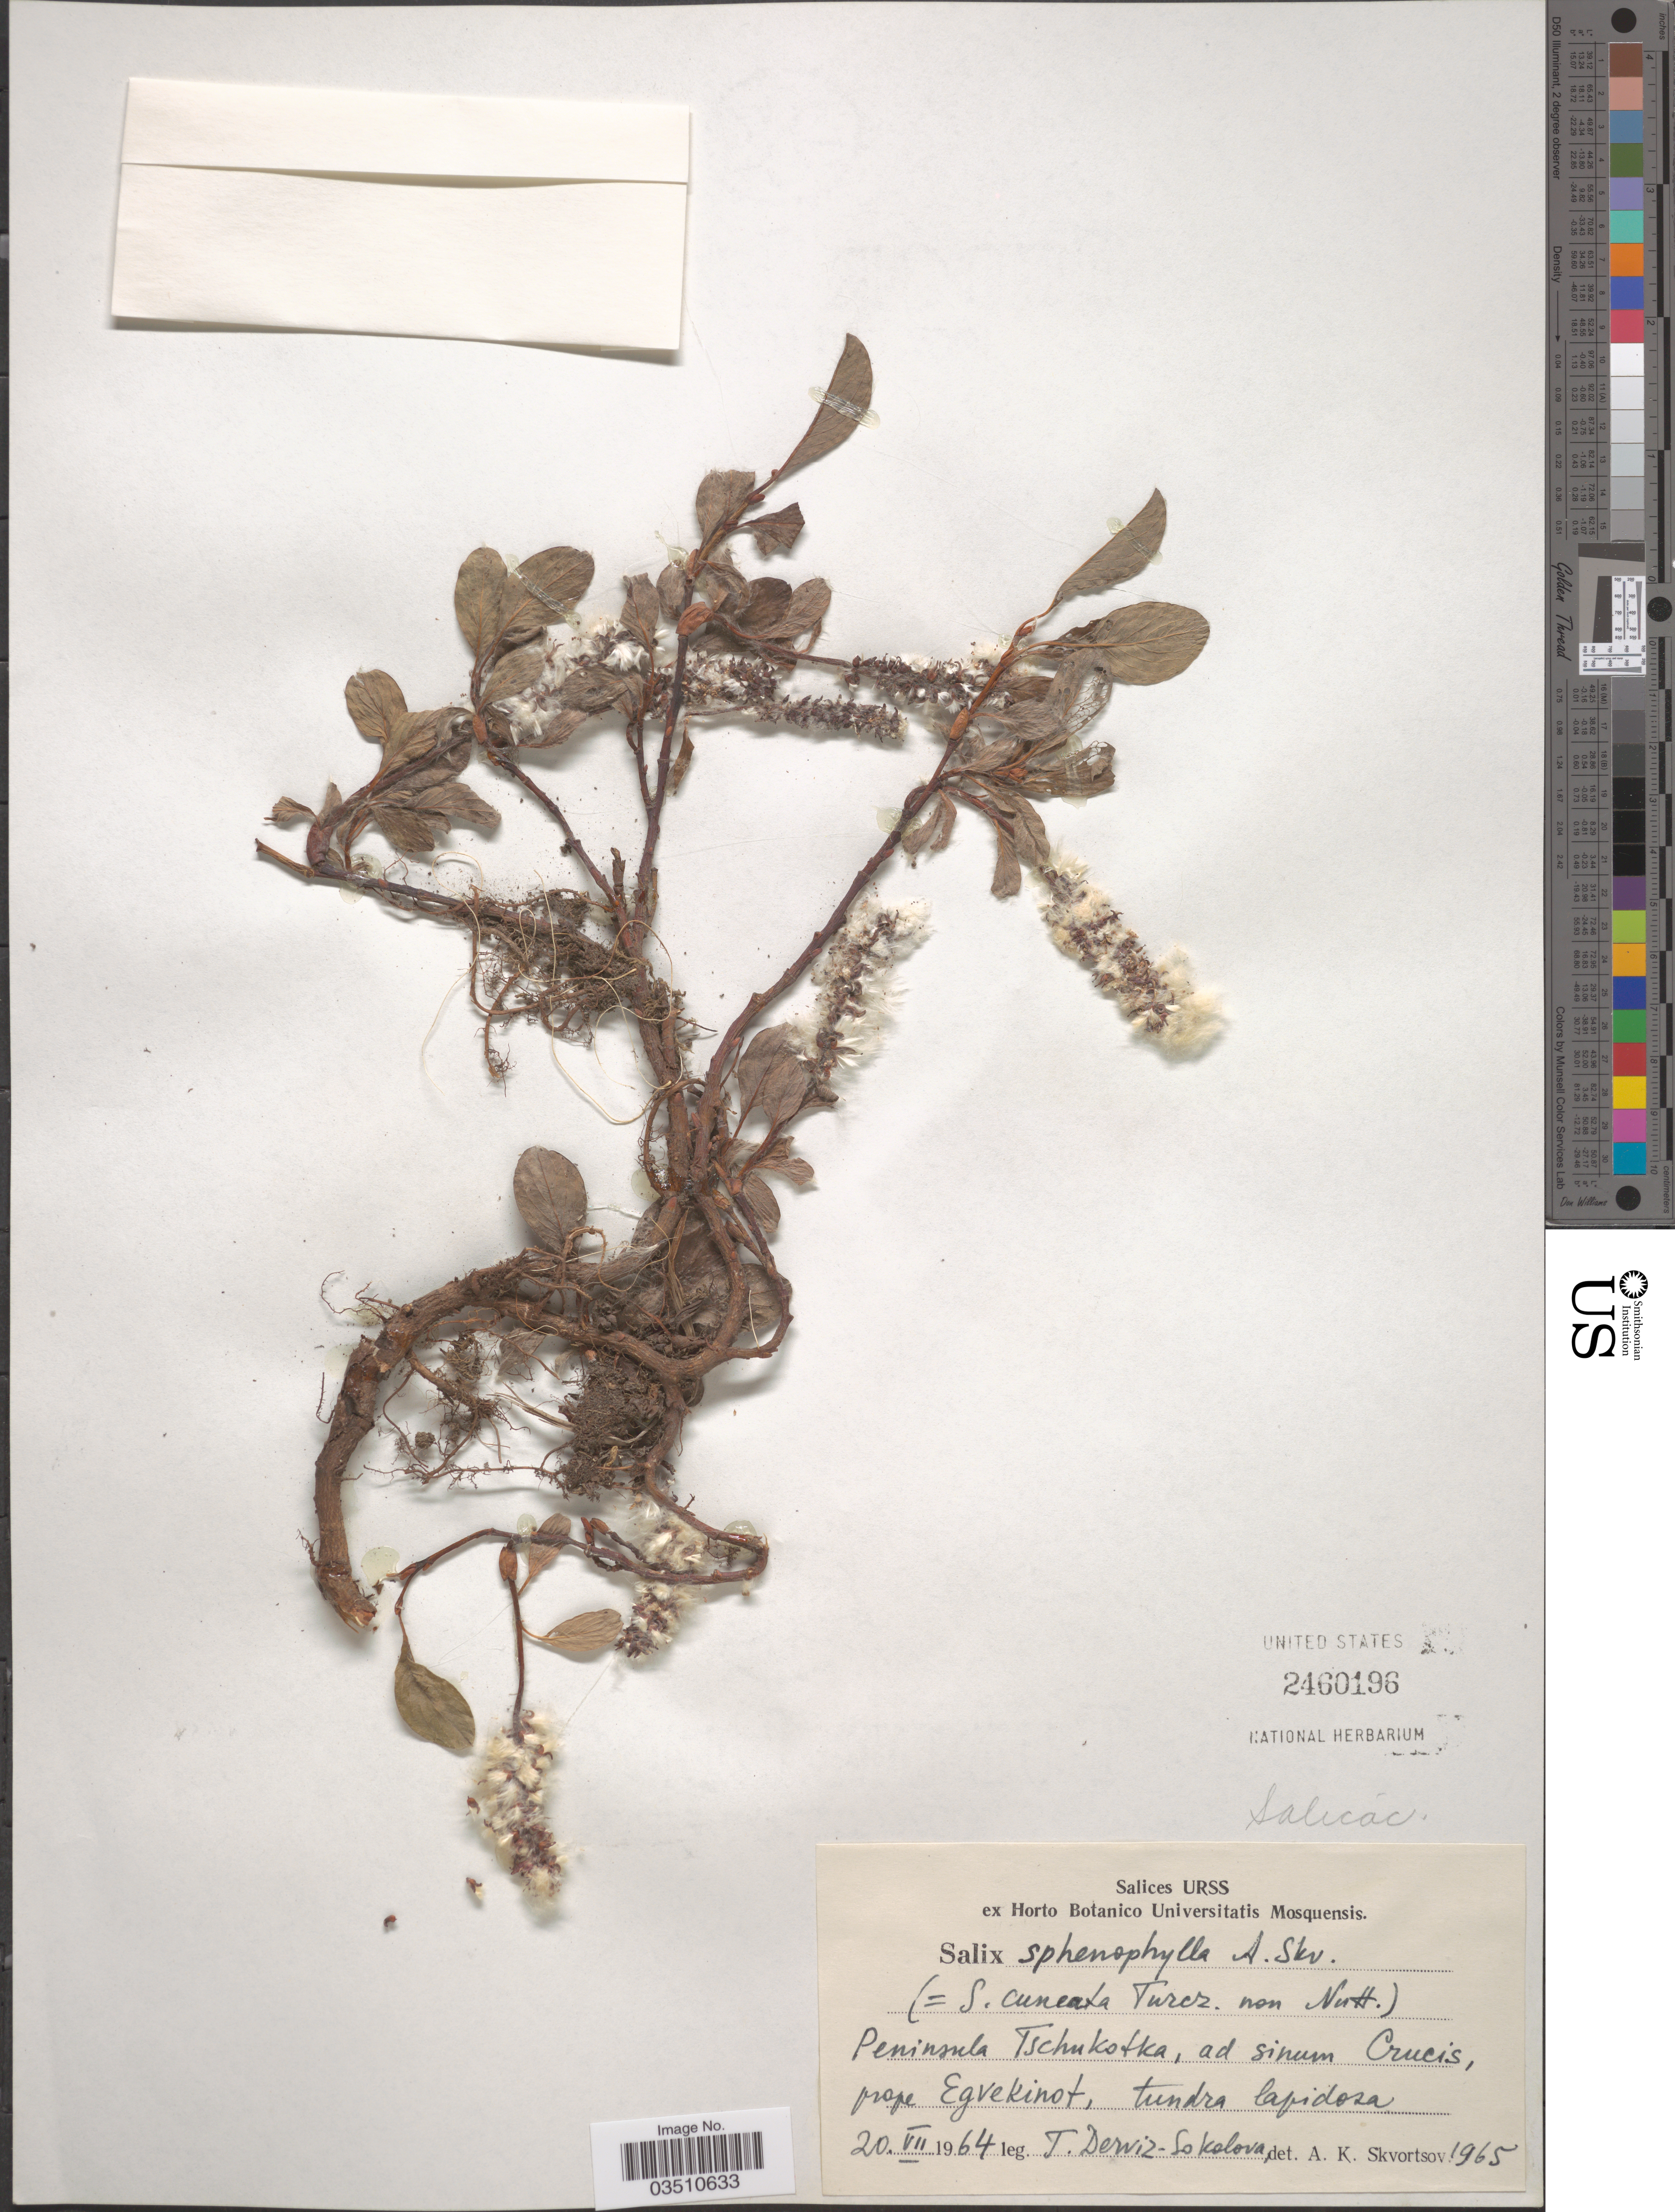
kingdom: Plantae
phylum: Tracheophyta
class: Magnoliopsida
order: Malpighiales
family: Salicaceae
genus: Salix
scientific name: Salix cuneata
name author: Nutt.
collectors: T. Derviz-Sokolova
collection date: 1964-07-20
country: Russian Federation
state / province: Chukotka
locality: Peninsula Tschukotka, ad sinum Crucis, prope Egvekinot.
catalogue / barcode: US 2460196